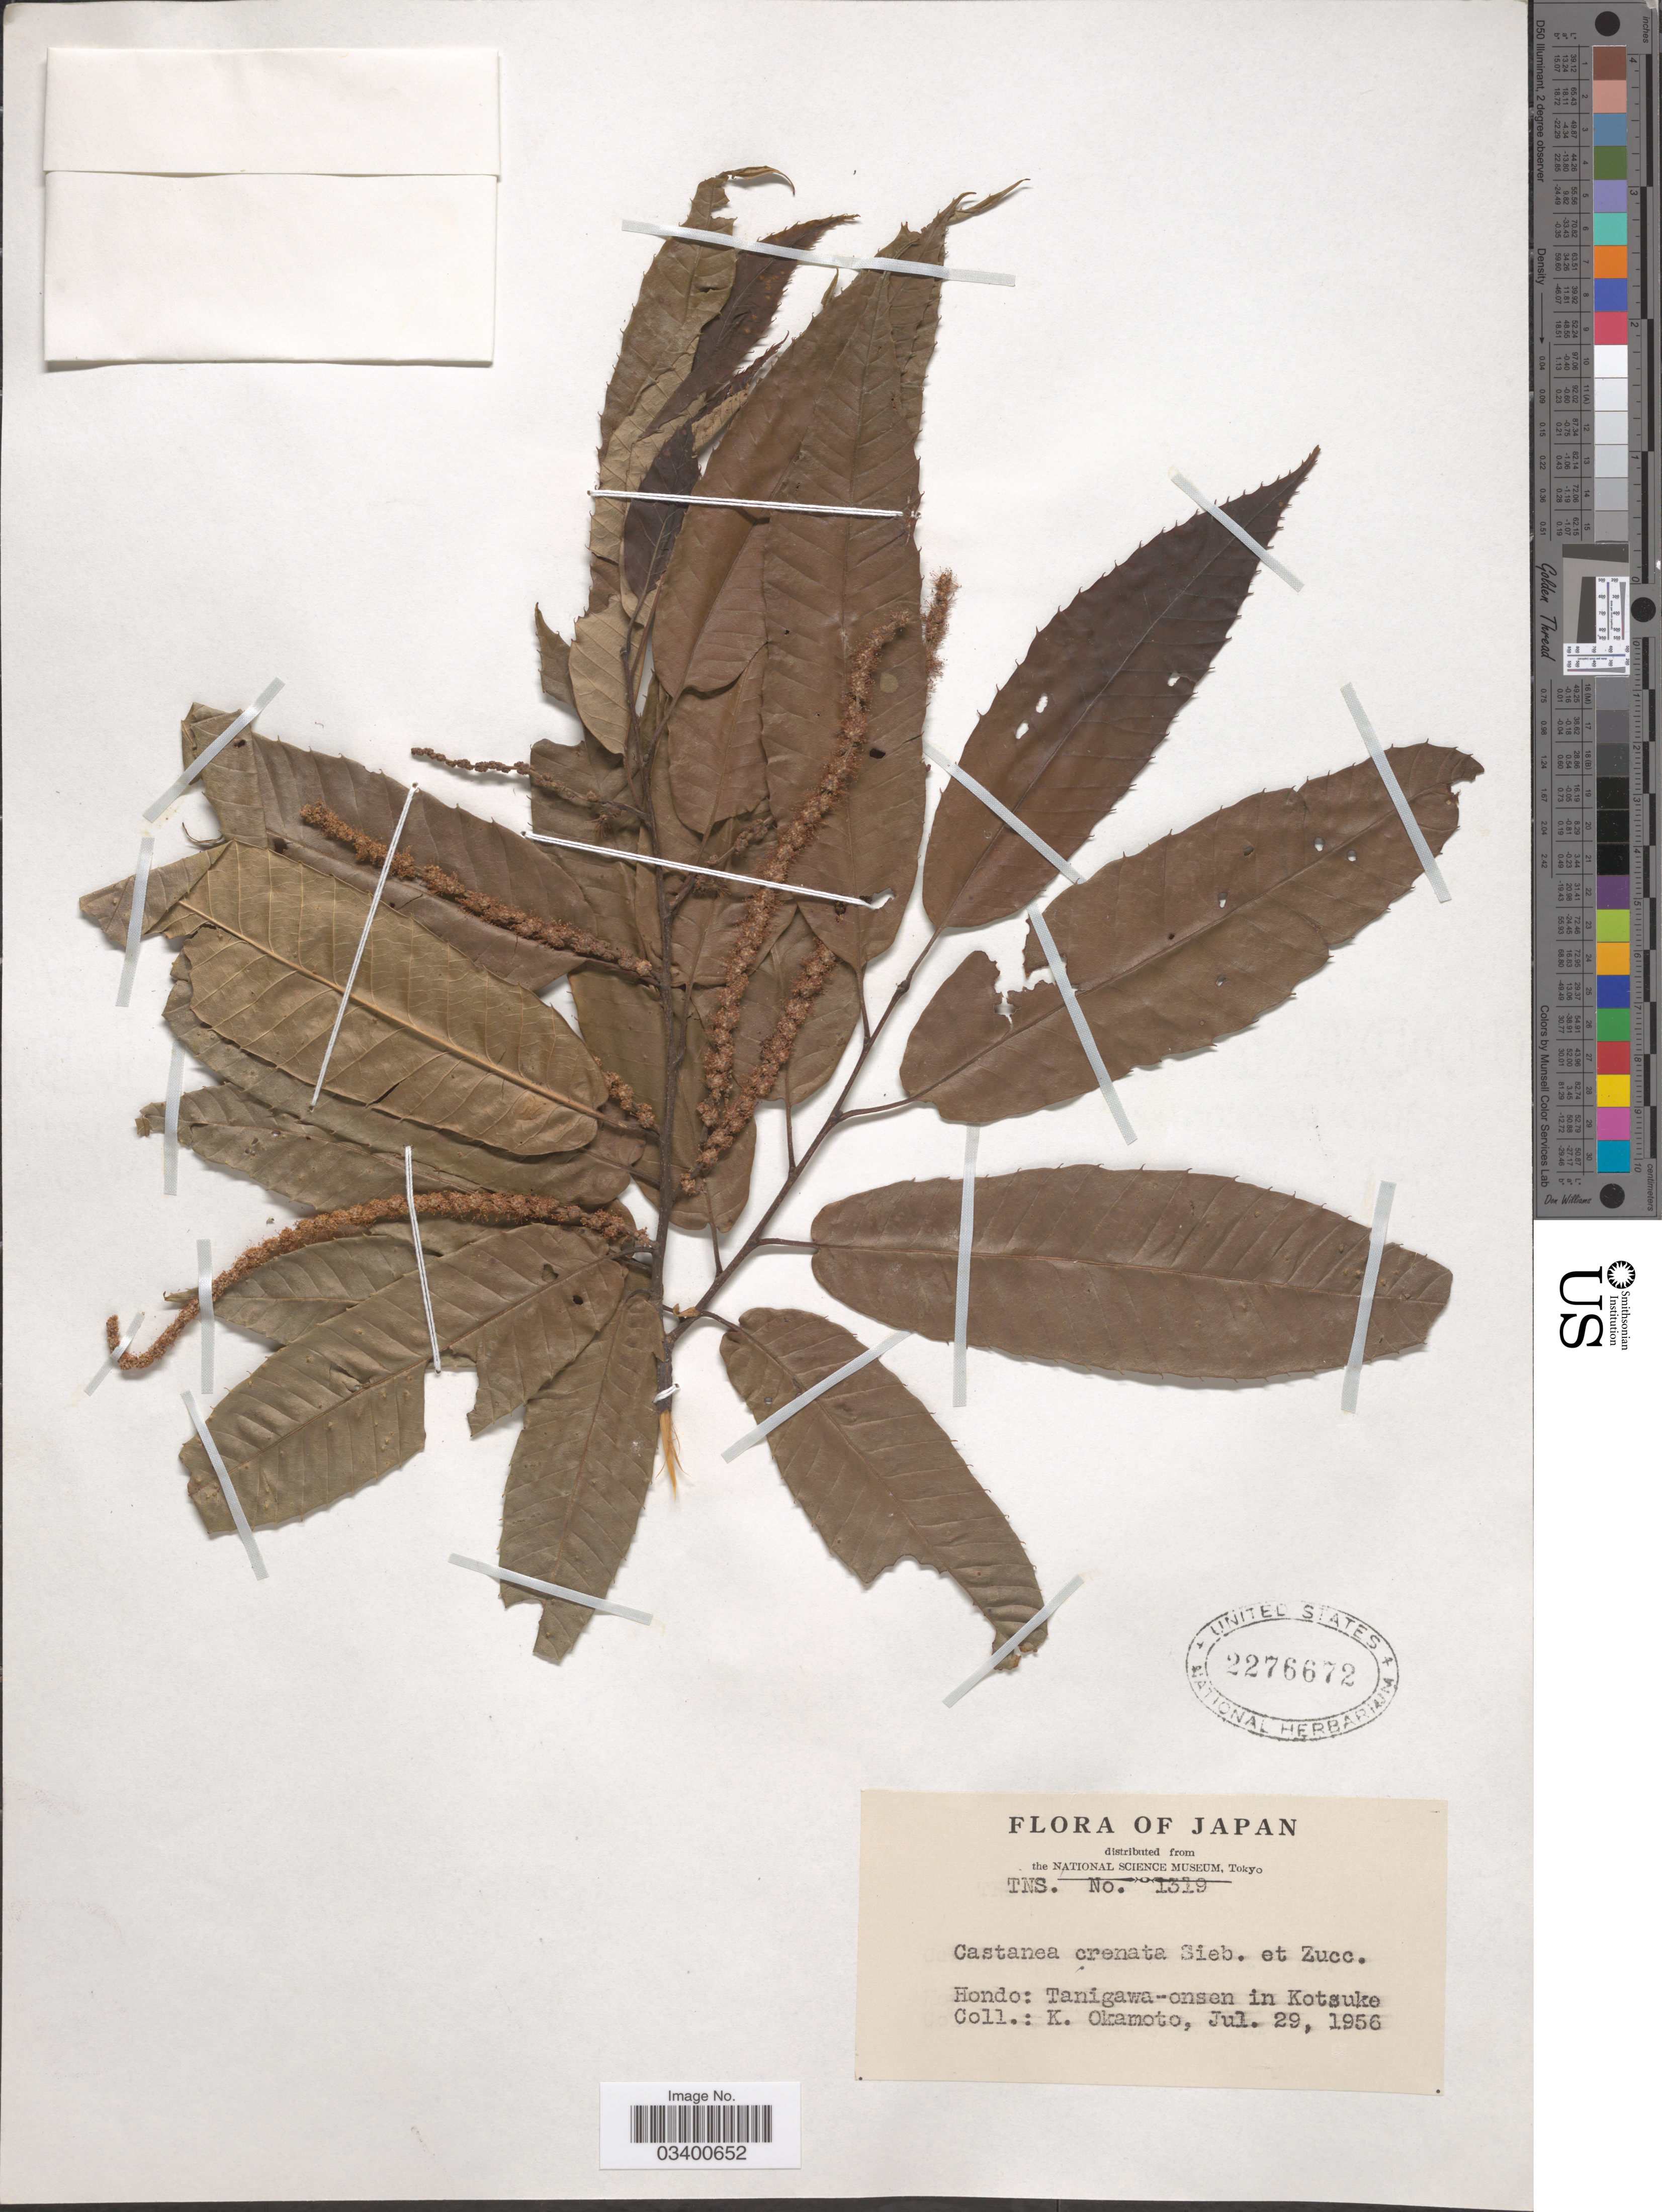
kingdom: Plantae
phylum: Tracheophyta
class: Magnoliopsida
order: Fagales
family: Fagaceae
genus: Castanea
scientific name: Castanea crenata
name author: Siebold & Zucc.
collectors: K. Okamoto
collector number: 1319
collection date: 1956-07-29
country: Japan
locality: Hondo: Tanigawa-onsen in Kotsuke.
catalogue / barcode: US 2276672